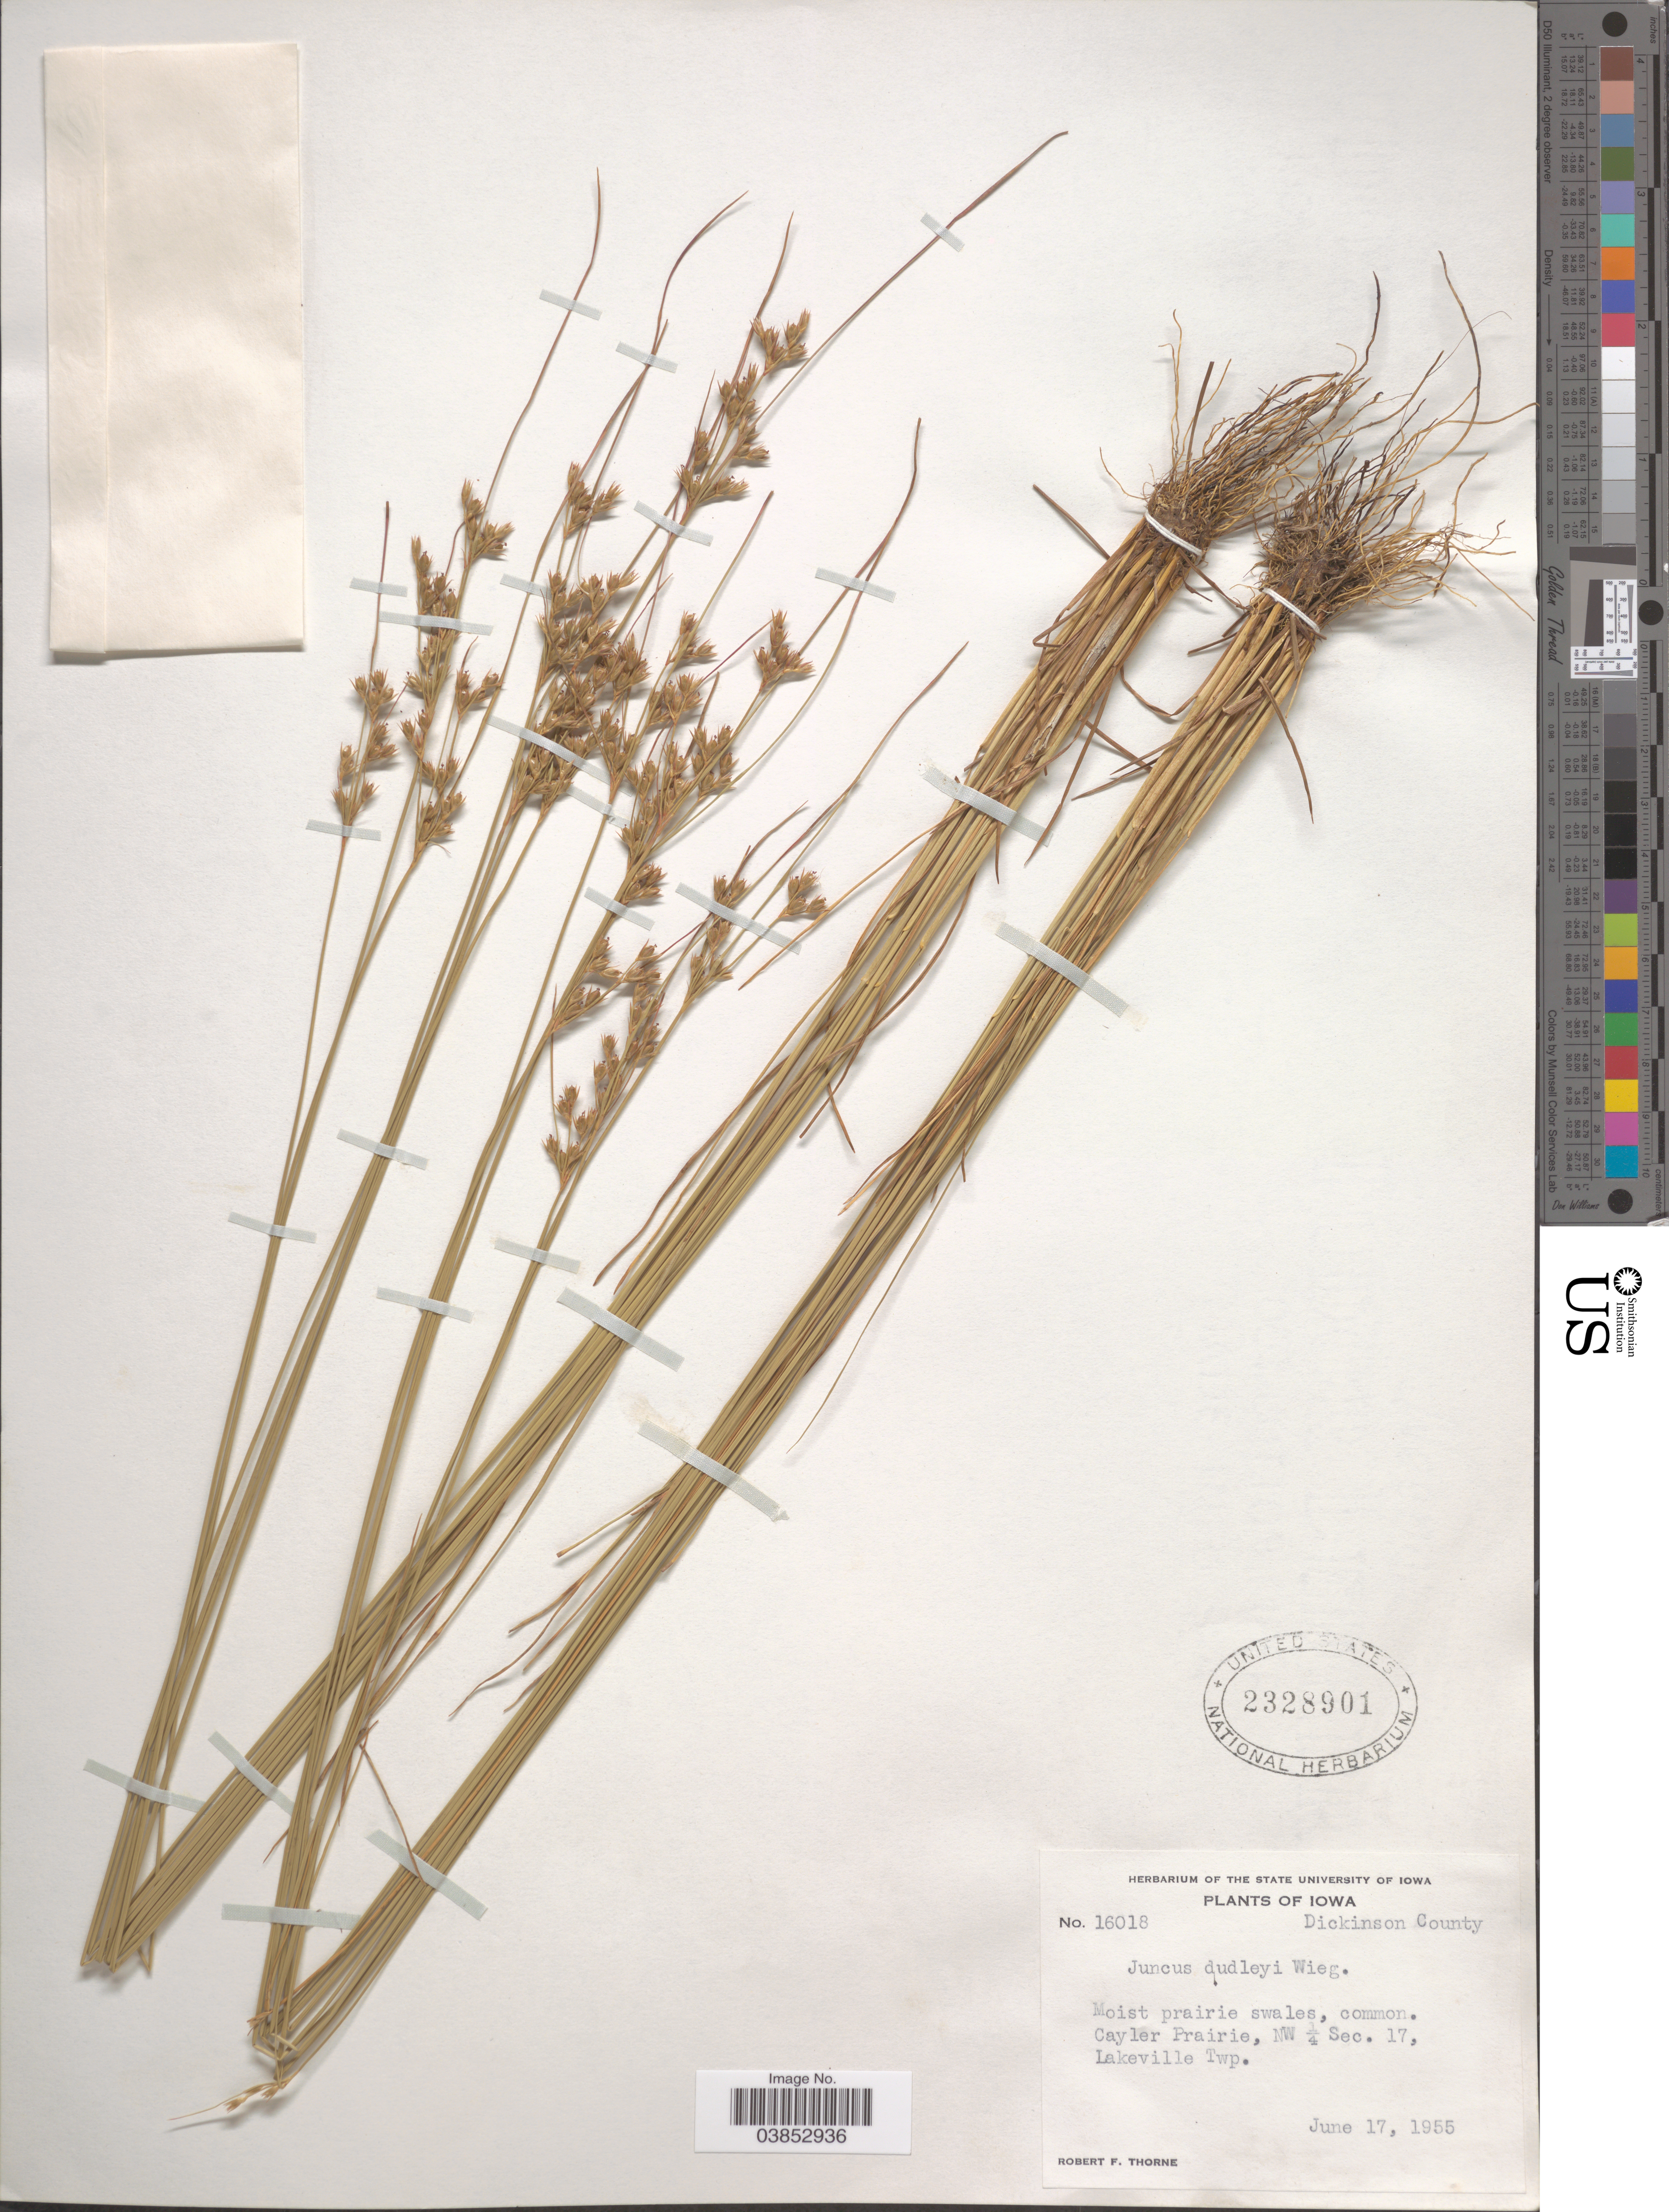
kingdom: Plantae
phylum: Tracheophyta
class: Liliopsida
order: Poales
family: Juncaceae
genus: Juncus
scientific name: Juncus dudleyi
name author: Wiegand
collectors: R. F. Thorne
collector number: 16018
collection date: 1955-06-17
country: United States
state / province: Iowa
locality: Dickinson County. Moist prairie swales, Cayler Prairie, NW ¼ Sec. 17, Lakeville Twp.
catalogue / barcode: US 2328901